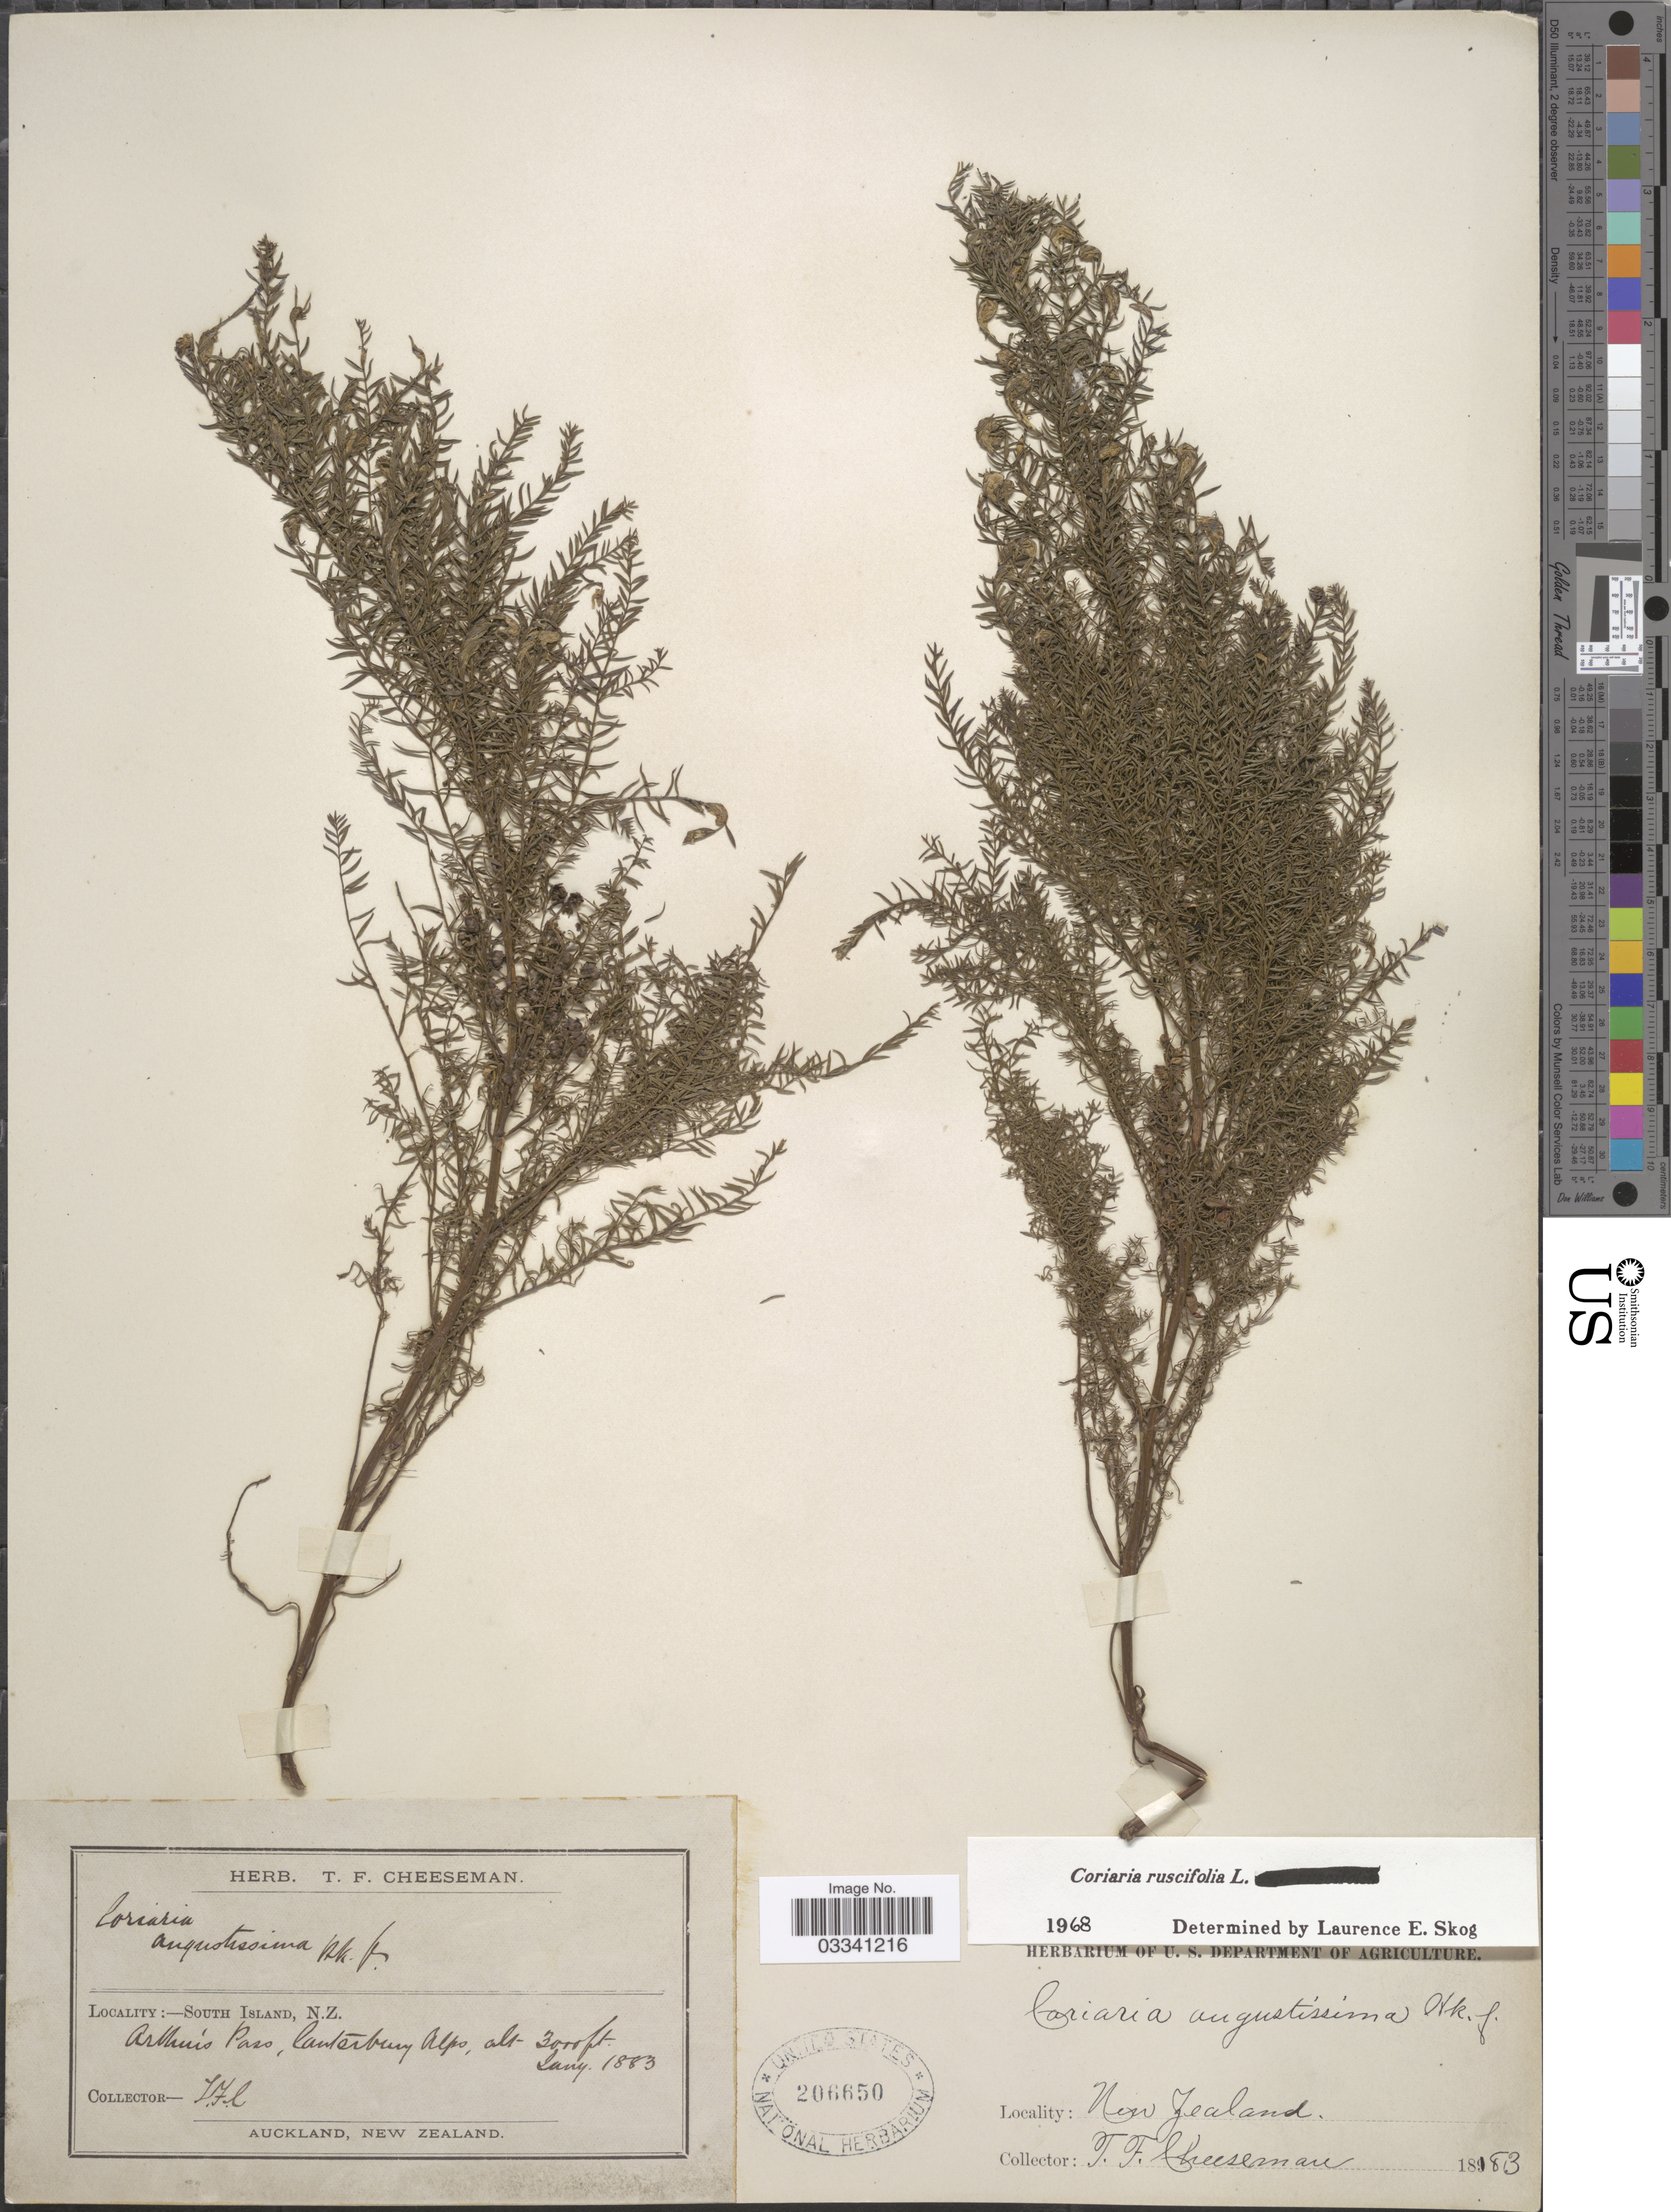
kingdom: Plantae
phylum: Tracheophyta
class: Magnoliopsida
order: Cucurbitales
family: Coriariaceae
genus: Coriaria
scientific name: Coriaria ruscifolia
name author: L.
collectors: T. F. Cheeseman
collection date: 1883-01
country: New Zealand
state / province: Canterbury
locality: South Island. Arthur's Pass, Canterbury Alps.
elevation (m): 914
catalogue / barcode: US 206650